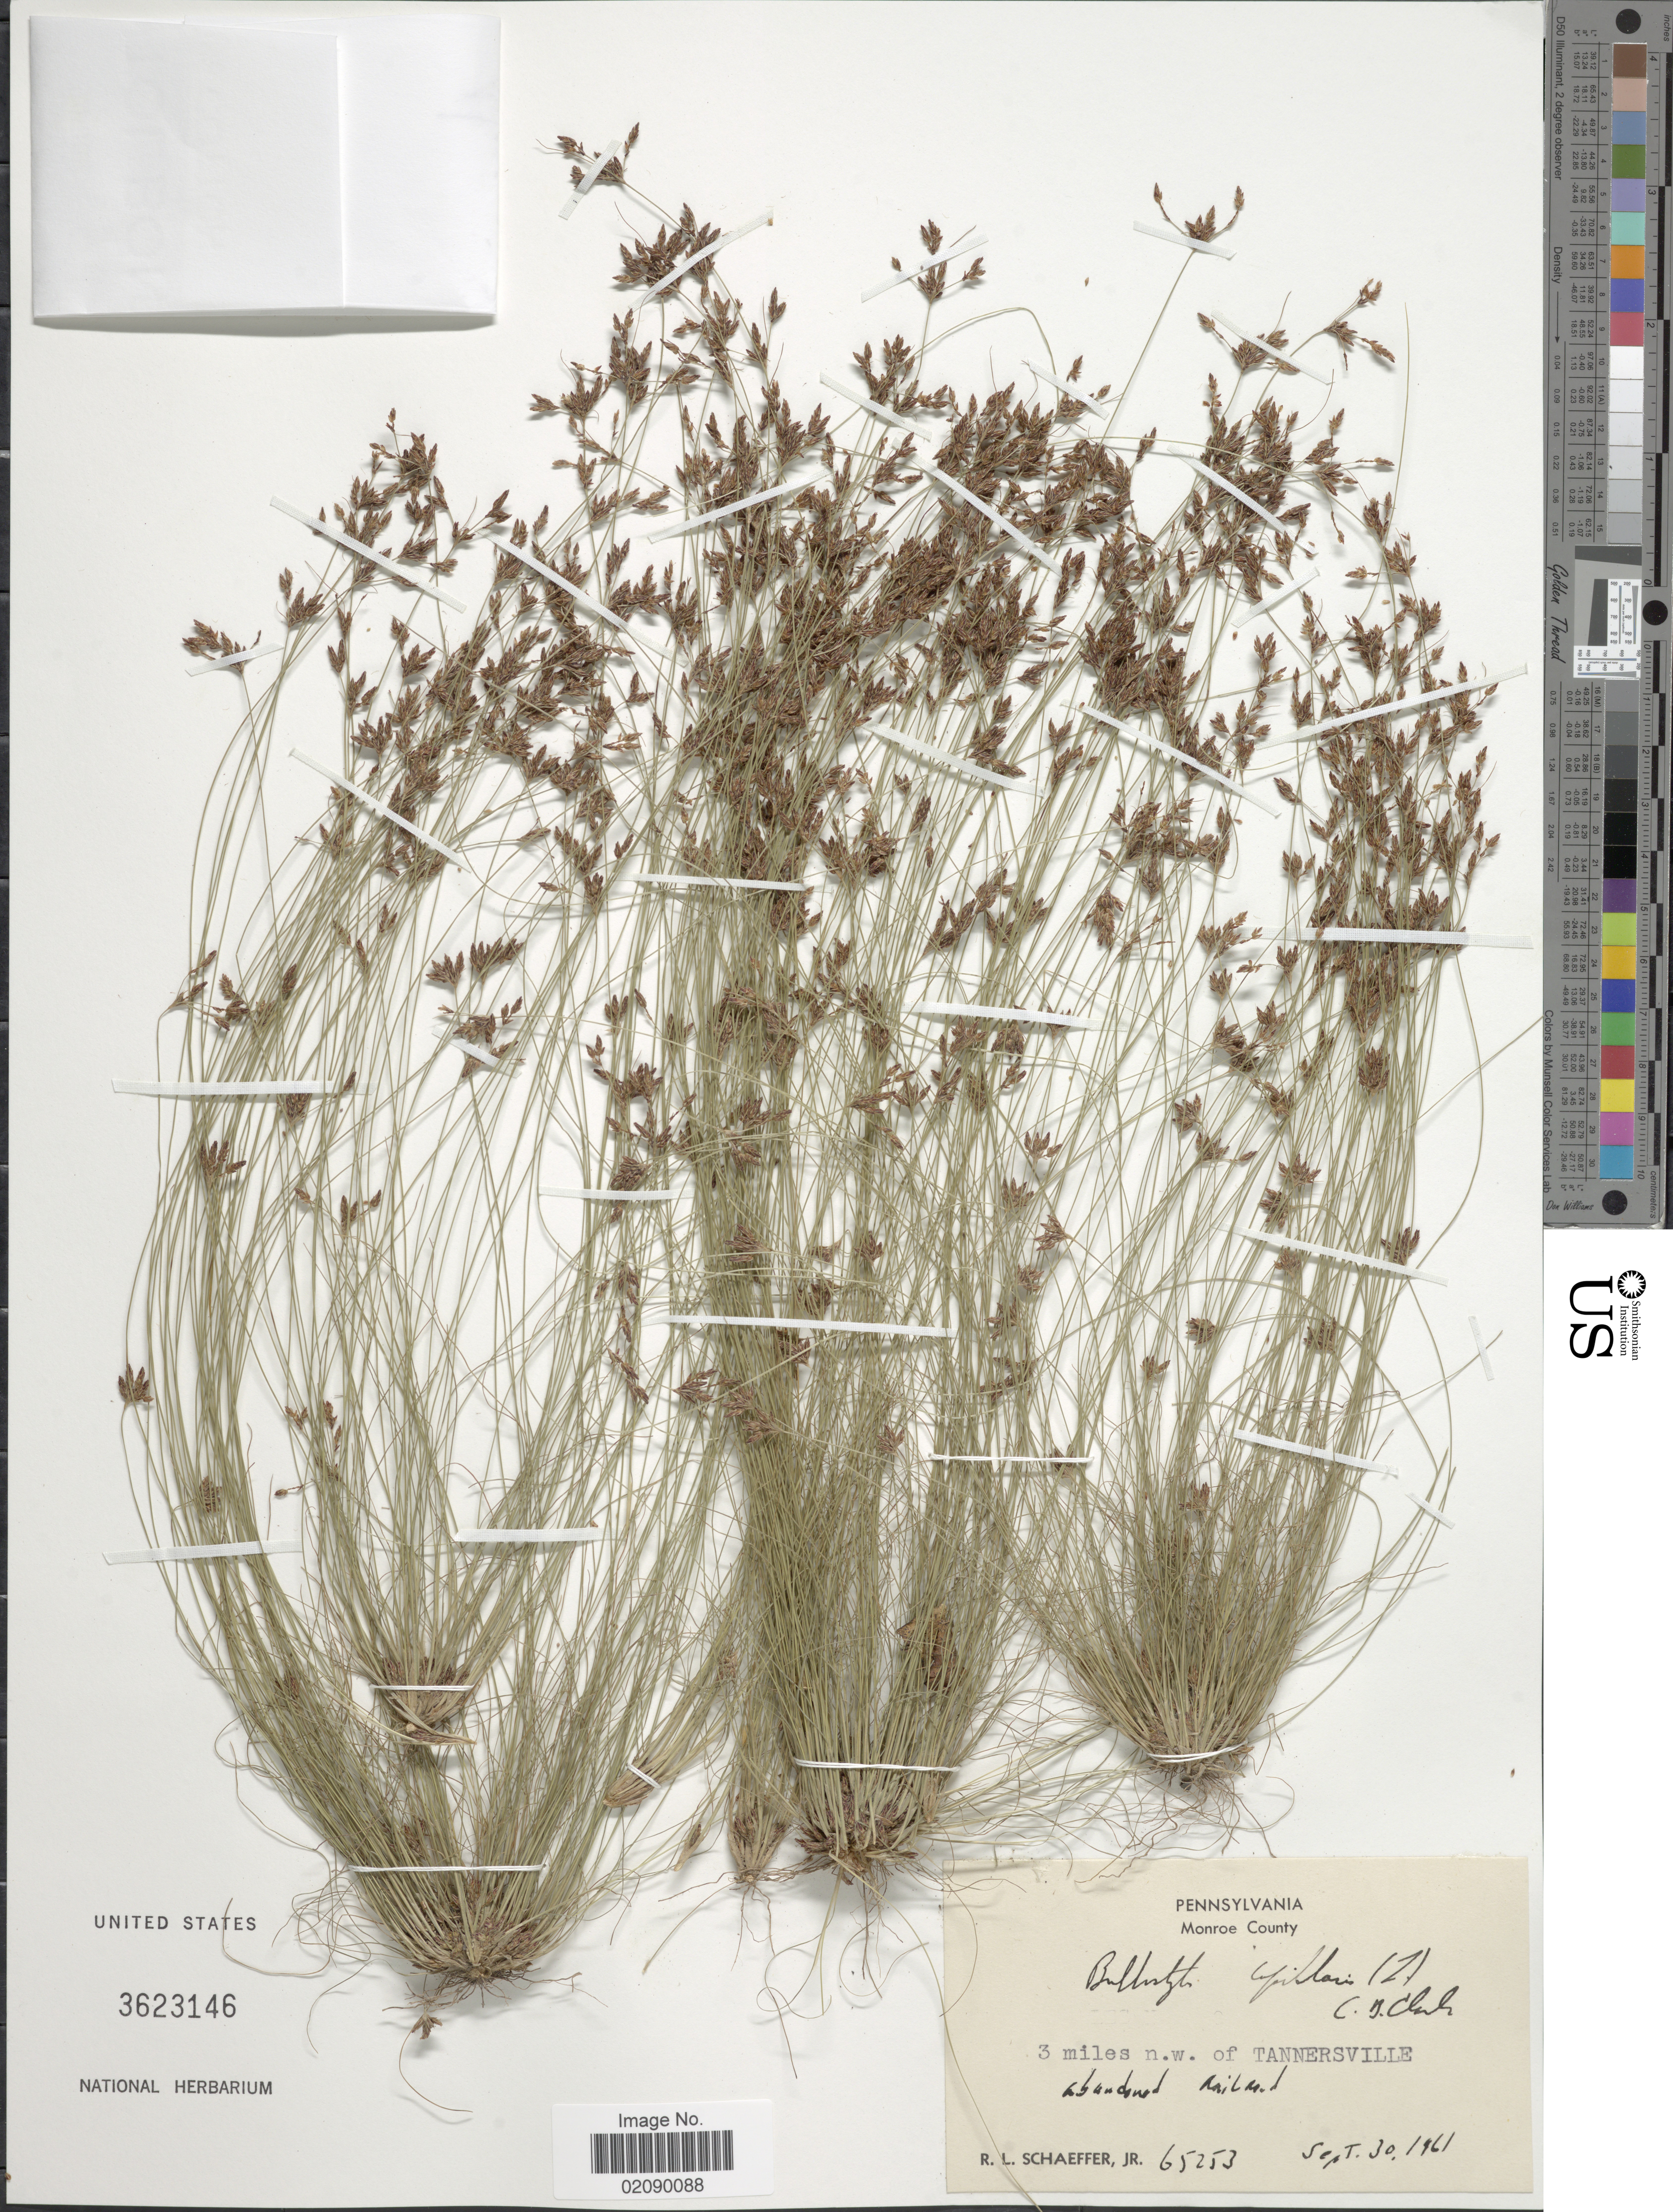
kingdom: Plantae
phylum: Tracheophyta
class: Liliopsida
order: Poales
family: Cyperaceae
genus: Bulbostylis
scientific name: Bulbostylis capillaris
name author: (L.) Kunth ex C.B. Clarke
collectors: R. Shaeffer Jr.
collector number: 65253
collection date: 1961-09-30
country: United States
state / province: Pennsylvania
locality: Monroe County, 3 miles n.w. of Tannersville, abunduned railroad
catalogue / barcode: US 3623146